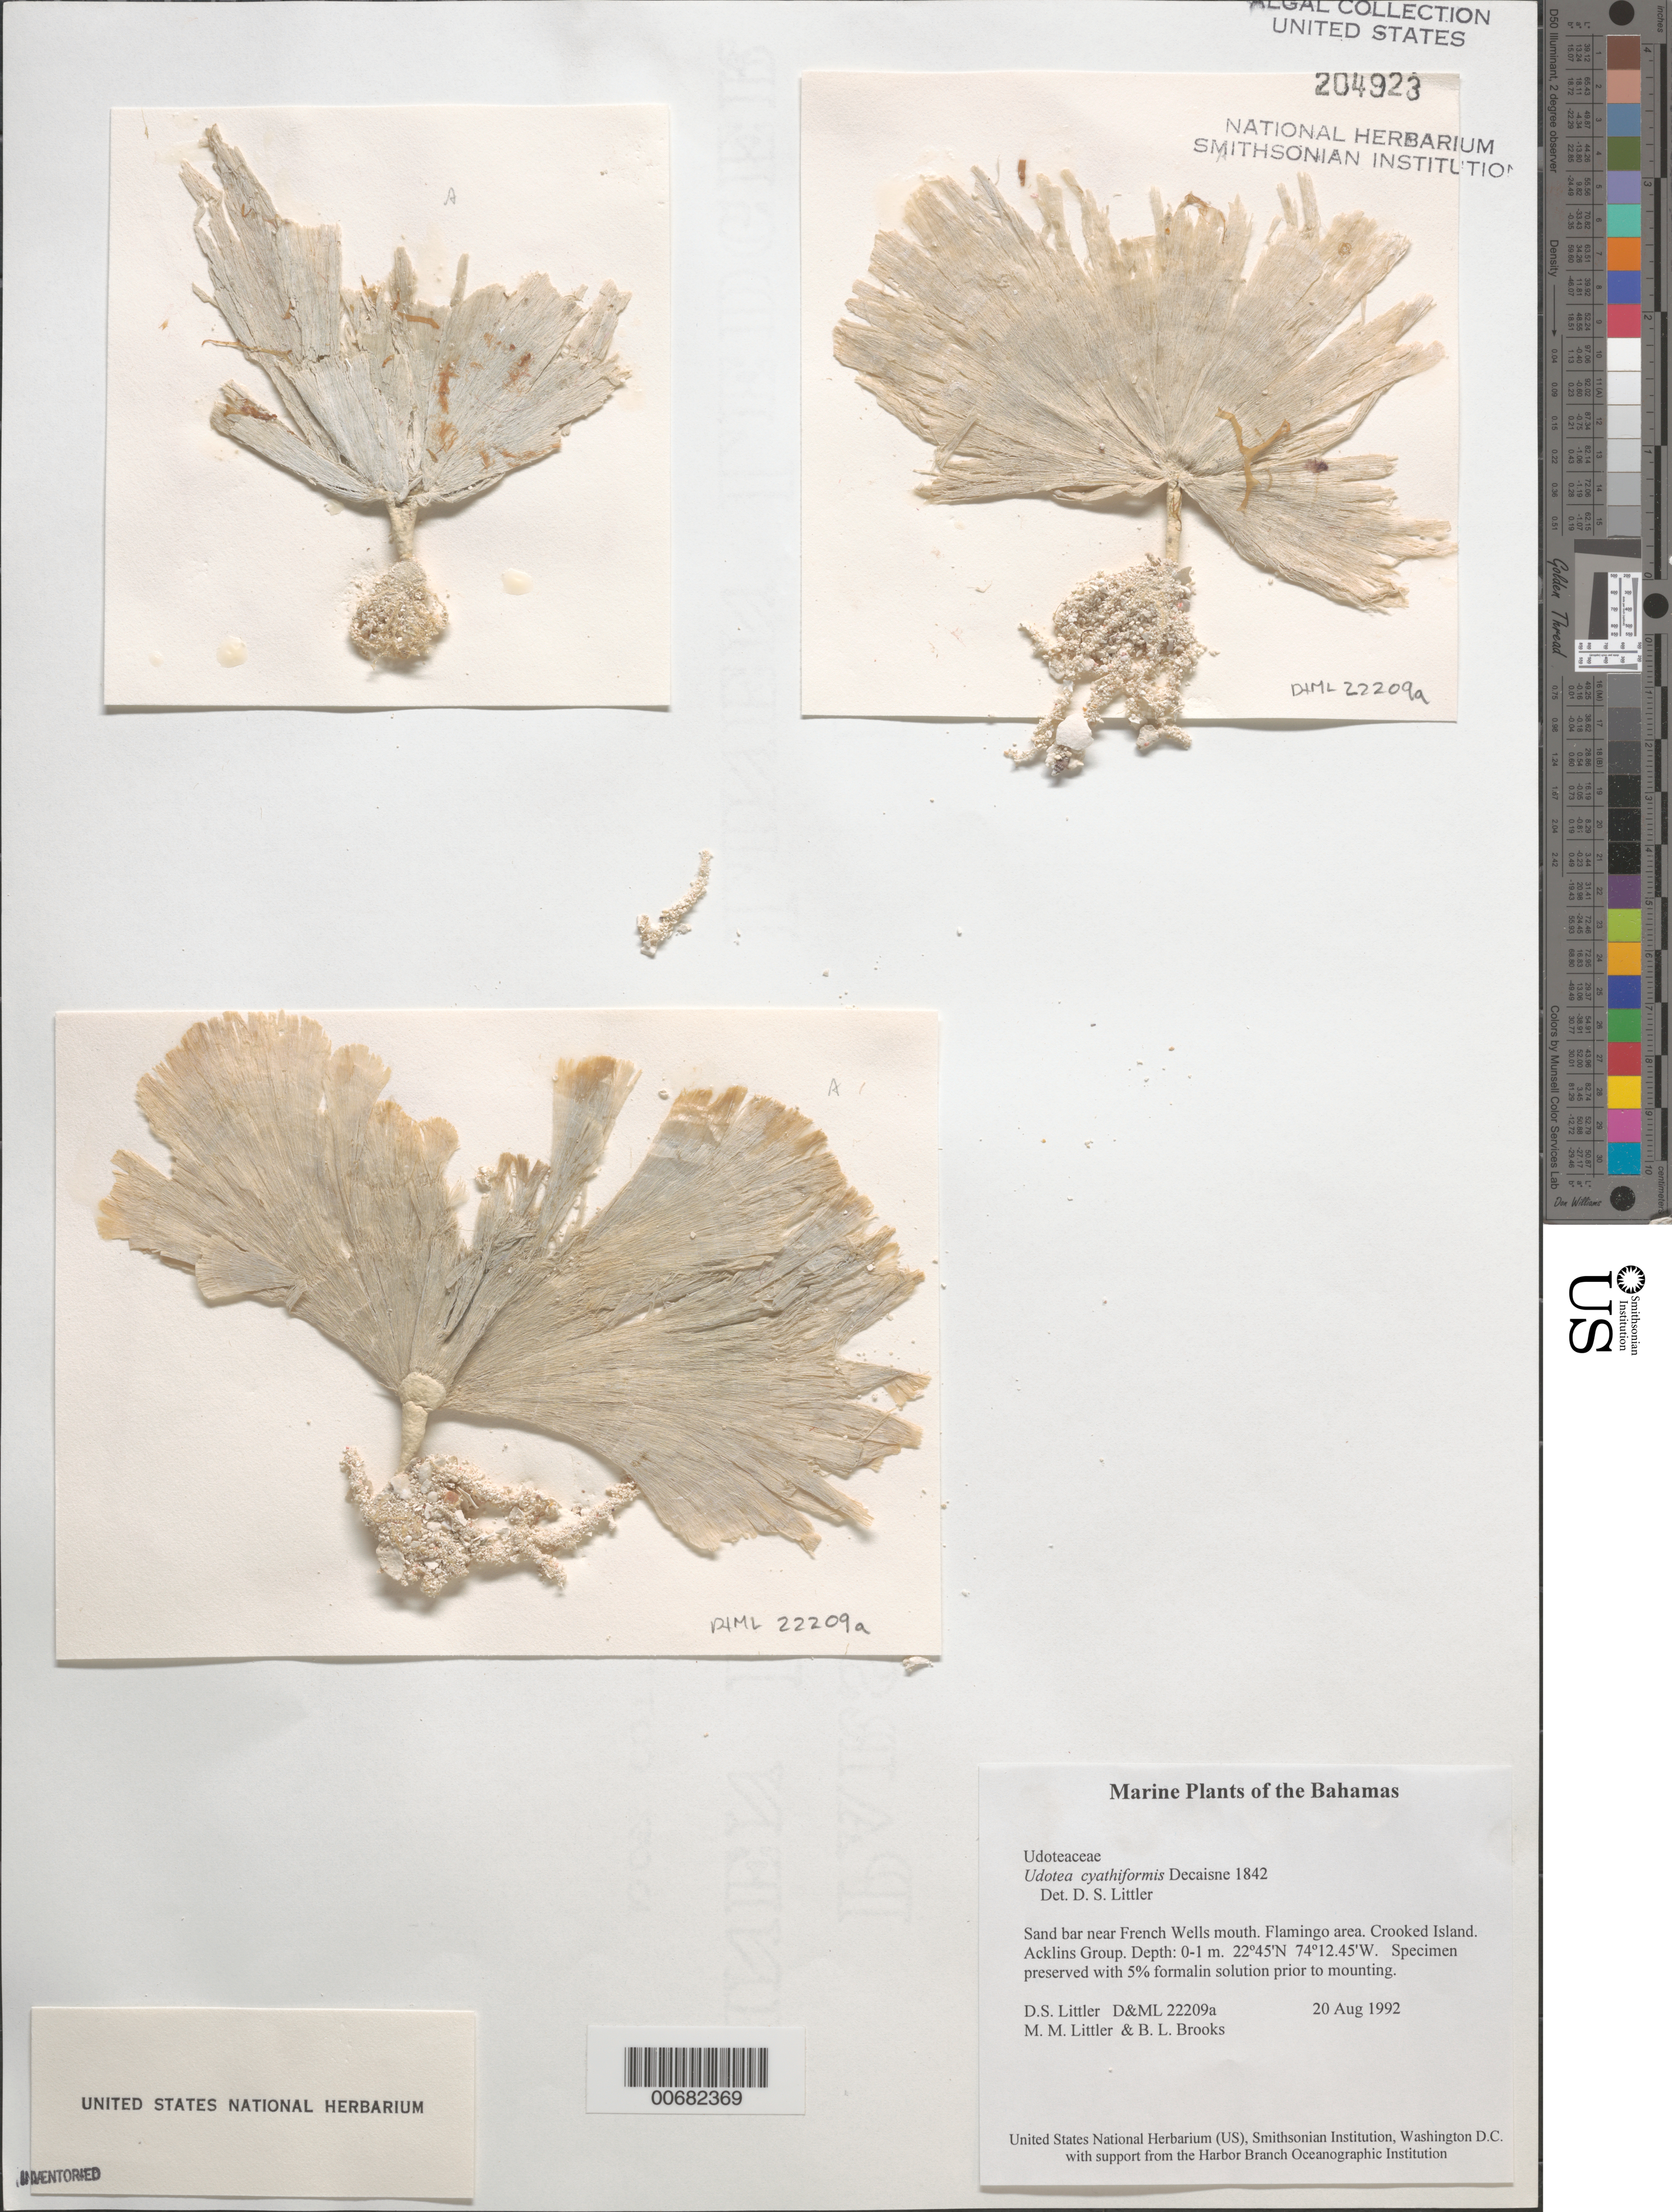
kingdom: Plantae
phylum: Chlorophyta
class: Ulvophyceae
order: Bryopsidales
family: Udoteaceae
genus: Udotea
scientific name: Udotea cyathiformis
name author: Decne.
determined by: Littler, D. S.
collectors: D. S. Littler, M. M. Littler & B. Brooks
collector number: D&ML 22209a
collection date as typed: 20 Aug 1992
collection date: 1992-08-20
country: Bahamas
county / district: Crooked Island District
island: Crooked Island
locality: Sand bar near French Wells mouth, Flamingo area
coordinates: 22 45' N, 74 12.45' W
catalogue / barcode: US 204923